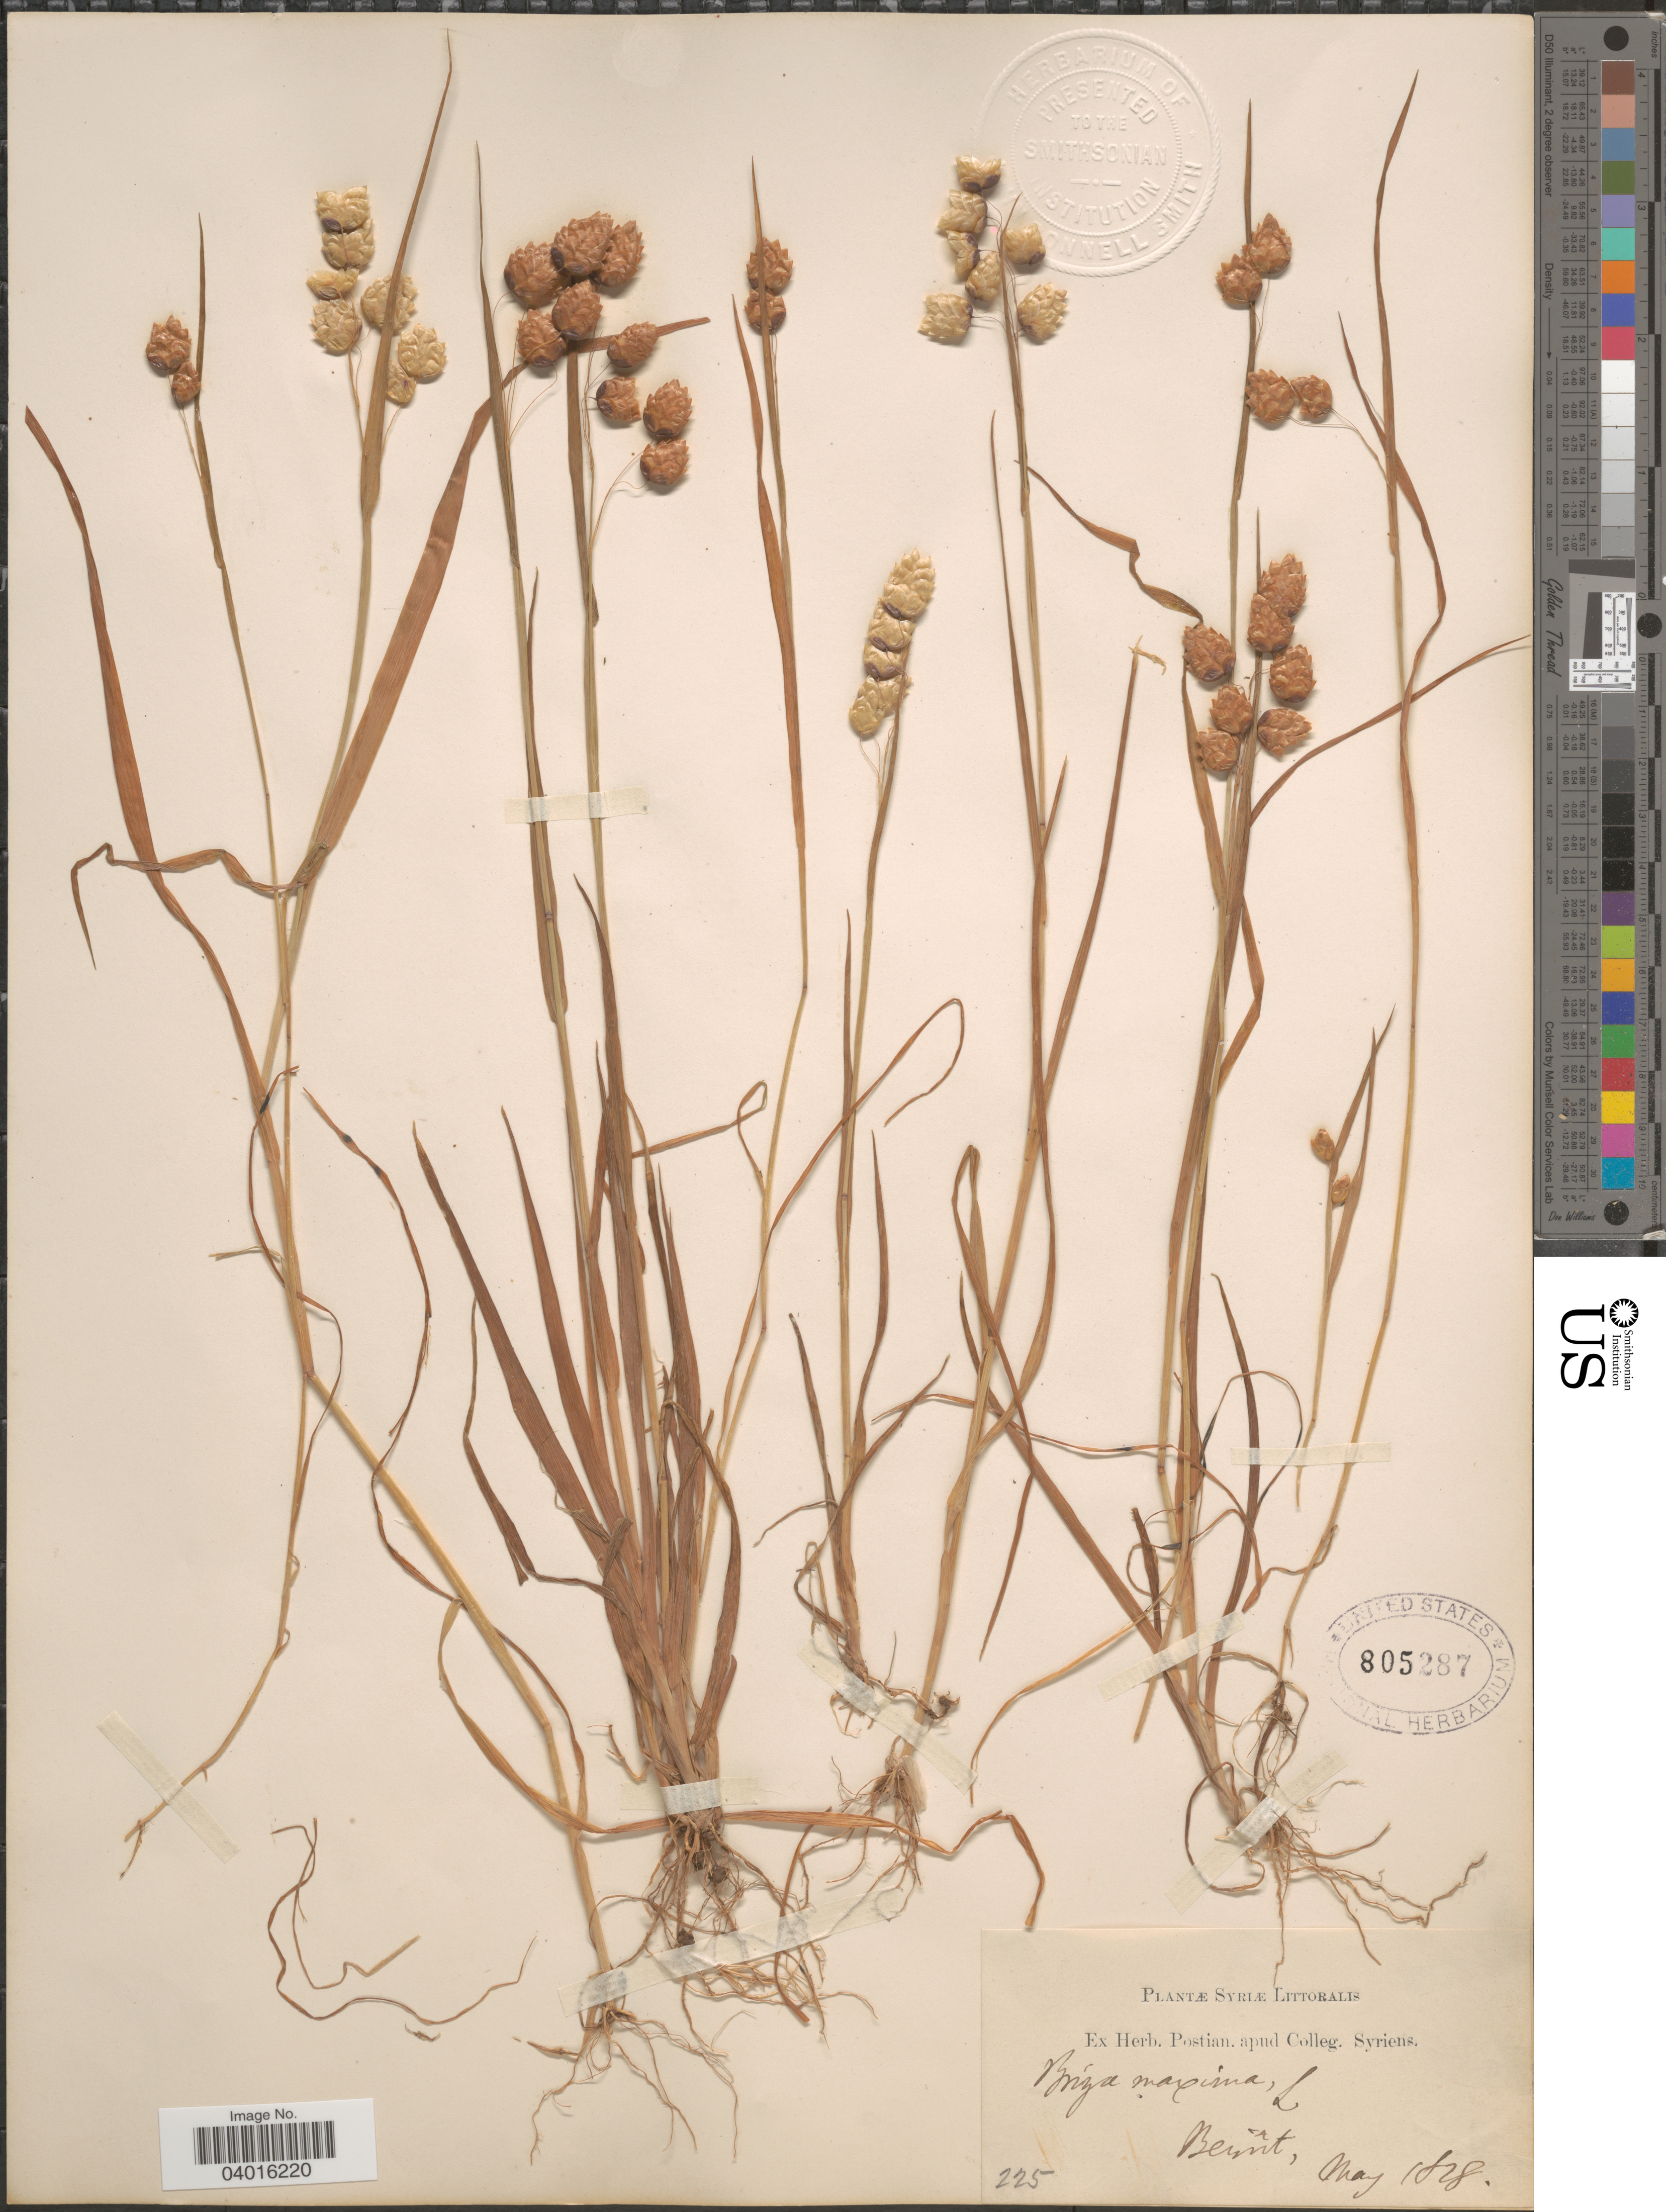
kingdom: Plantae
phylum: Tracheophyta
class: Liliopsida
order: Poales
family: Poaceae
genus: Briza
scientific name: Briza maxima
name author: L.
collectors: ex herb. Postian. apud Colleg. Syriens. Protest. USE "Fannie P. A. Shepard" (10308853) AS PRIMARY COLLECTOR INSTEAD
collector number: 225?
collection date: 1828-05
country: Lebanon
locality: Syriae Littoralis. Beirut.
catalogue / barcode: US 805287